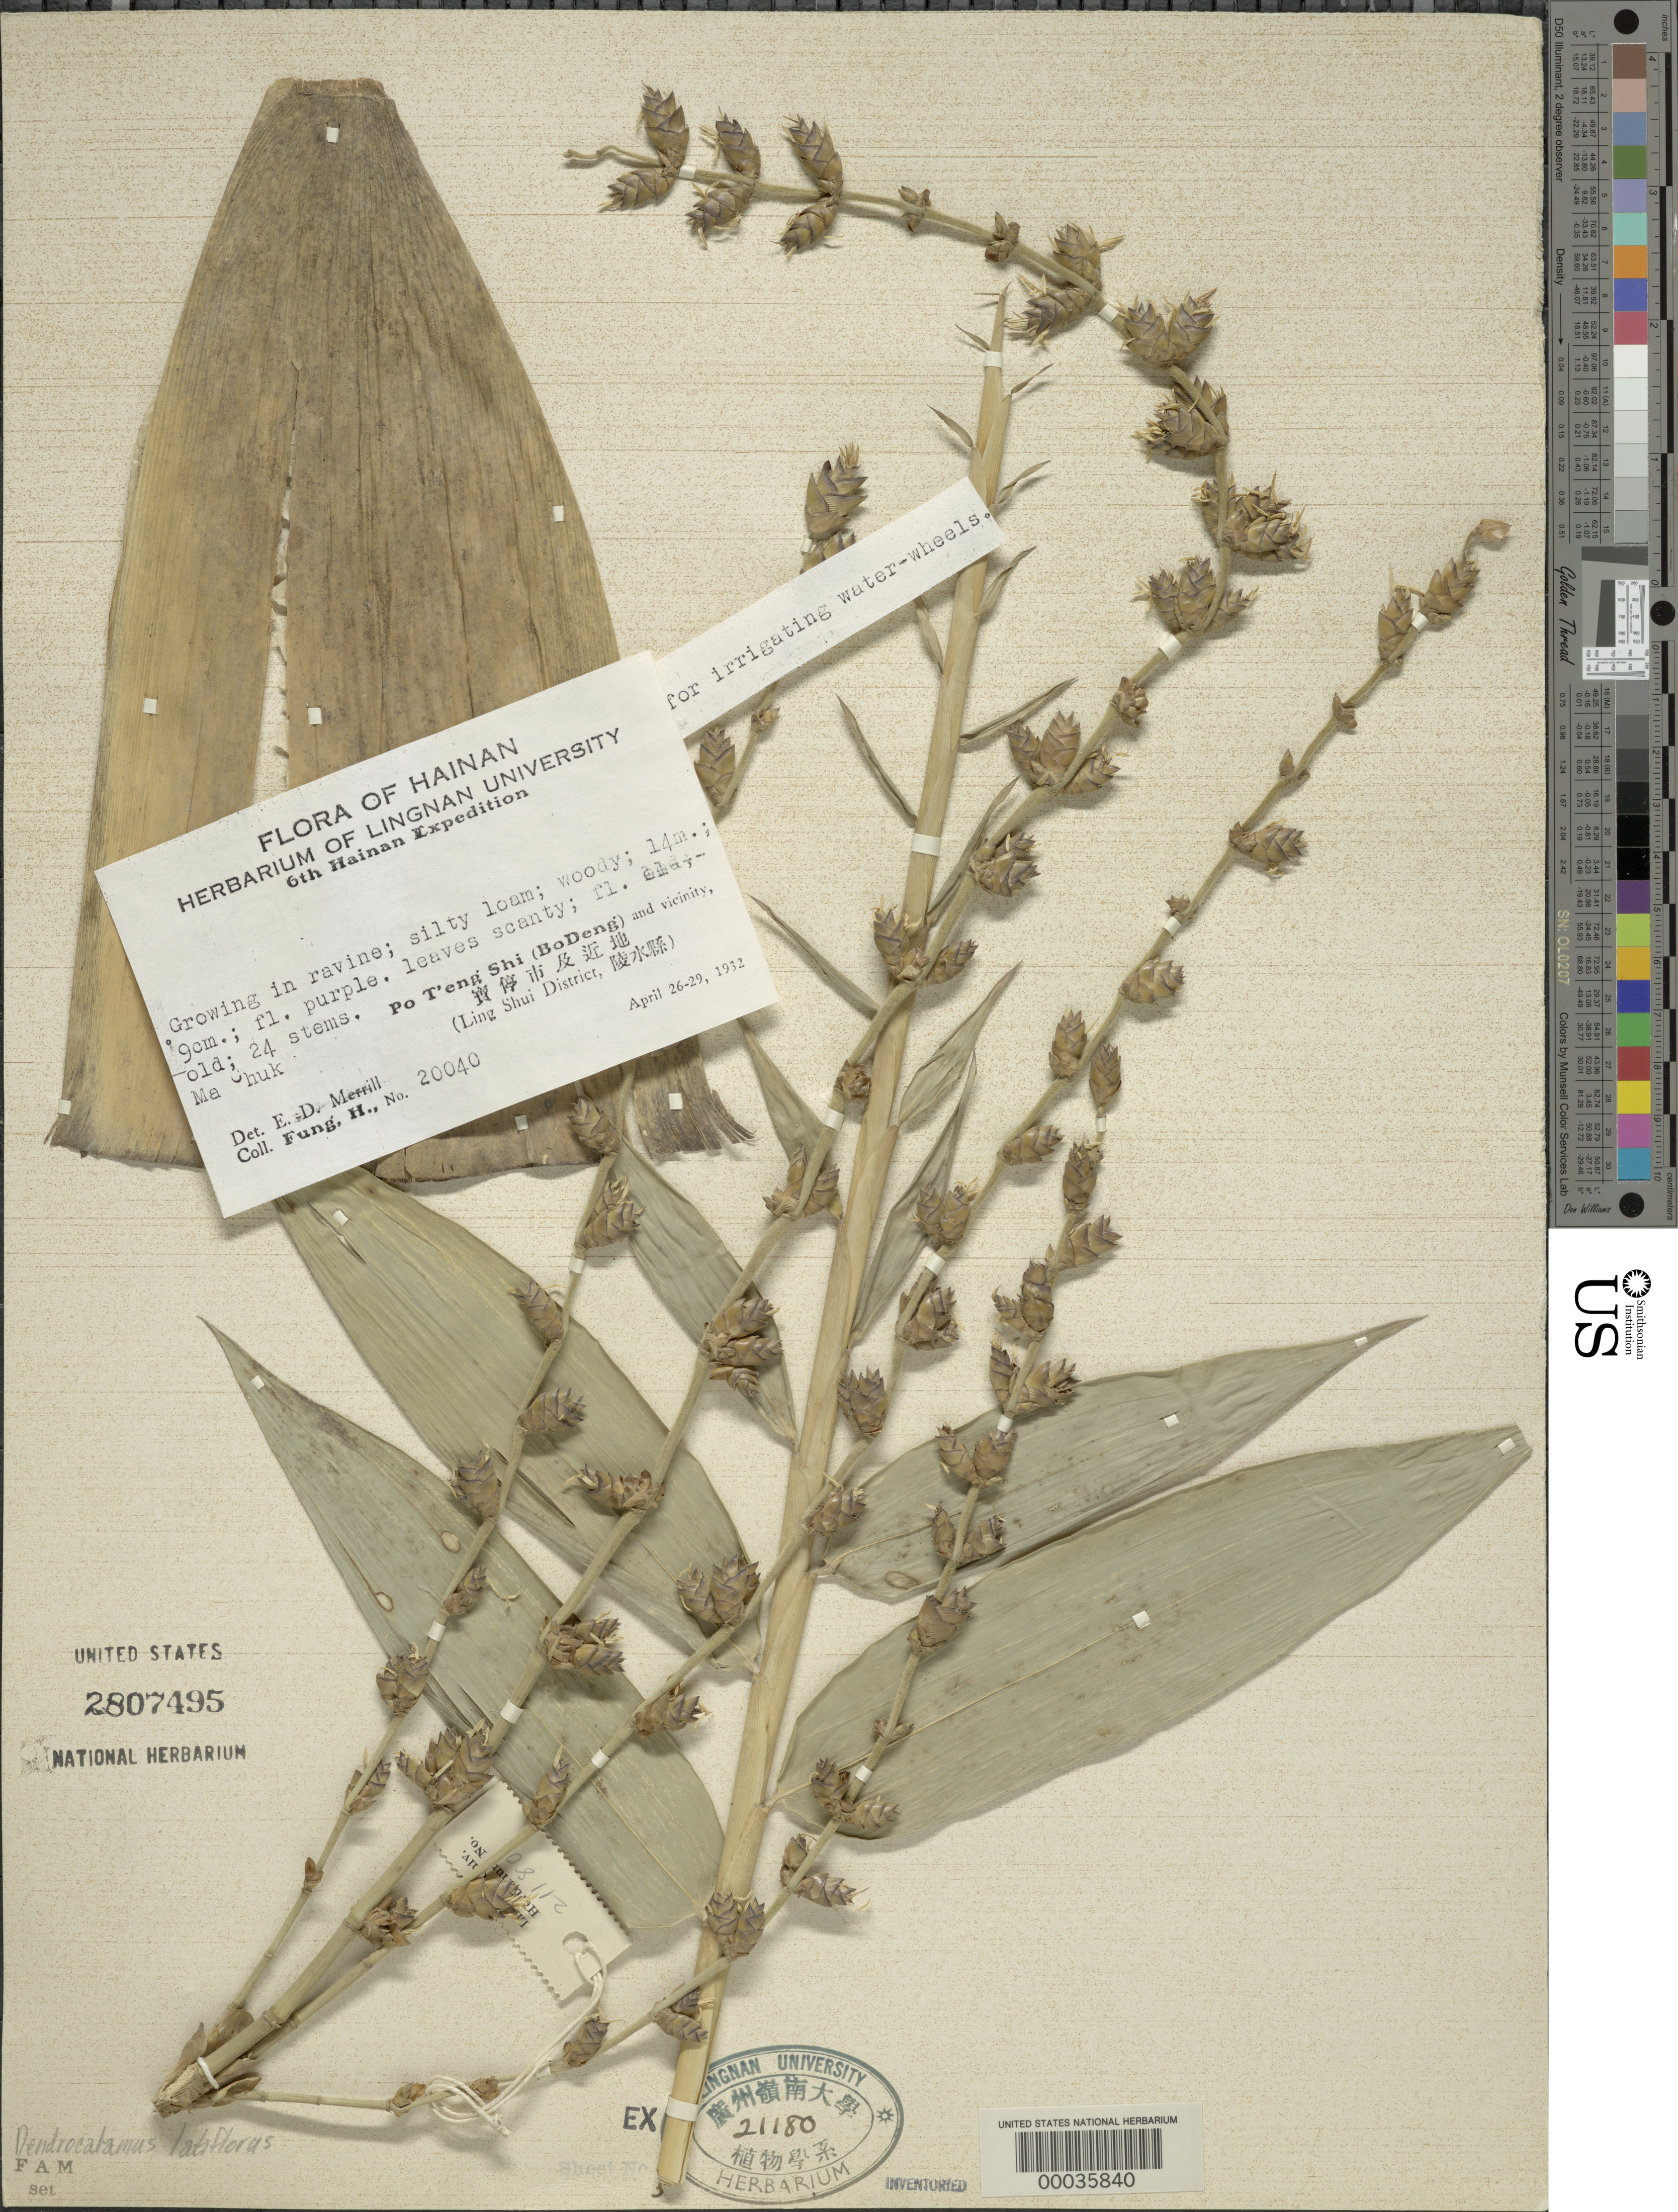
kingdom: Plantae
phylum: Tracheophyta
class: Liliopsida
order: Poales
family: Poaceae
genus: Dendrocalamus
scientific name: Dendrocalamus latiflorus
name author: Munro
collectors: H. L. Fung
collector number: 20040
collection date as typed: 26 Apr 1932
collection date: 1932-04-26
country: China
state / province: Hainan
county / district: Ling Shui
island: Hainan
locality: Po T'eng Shi, Bo Deng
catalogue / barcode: US 2807495